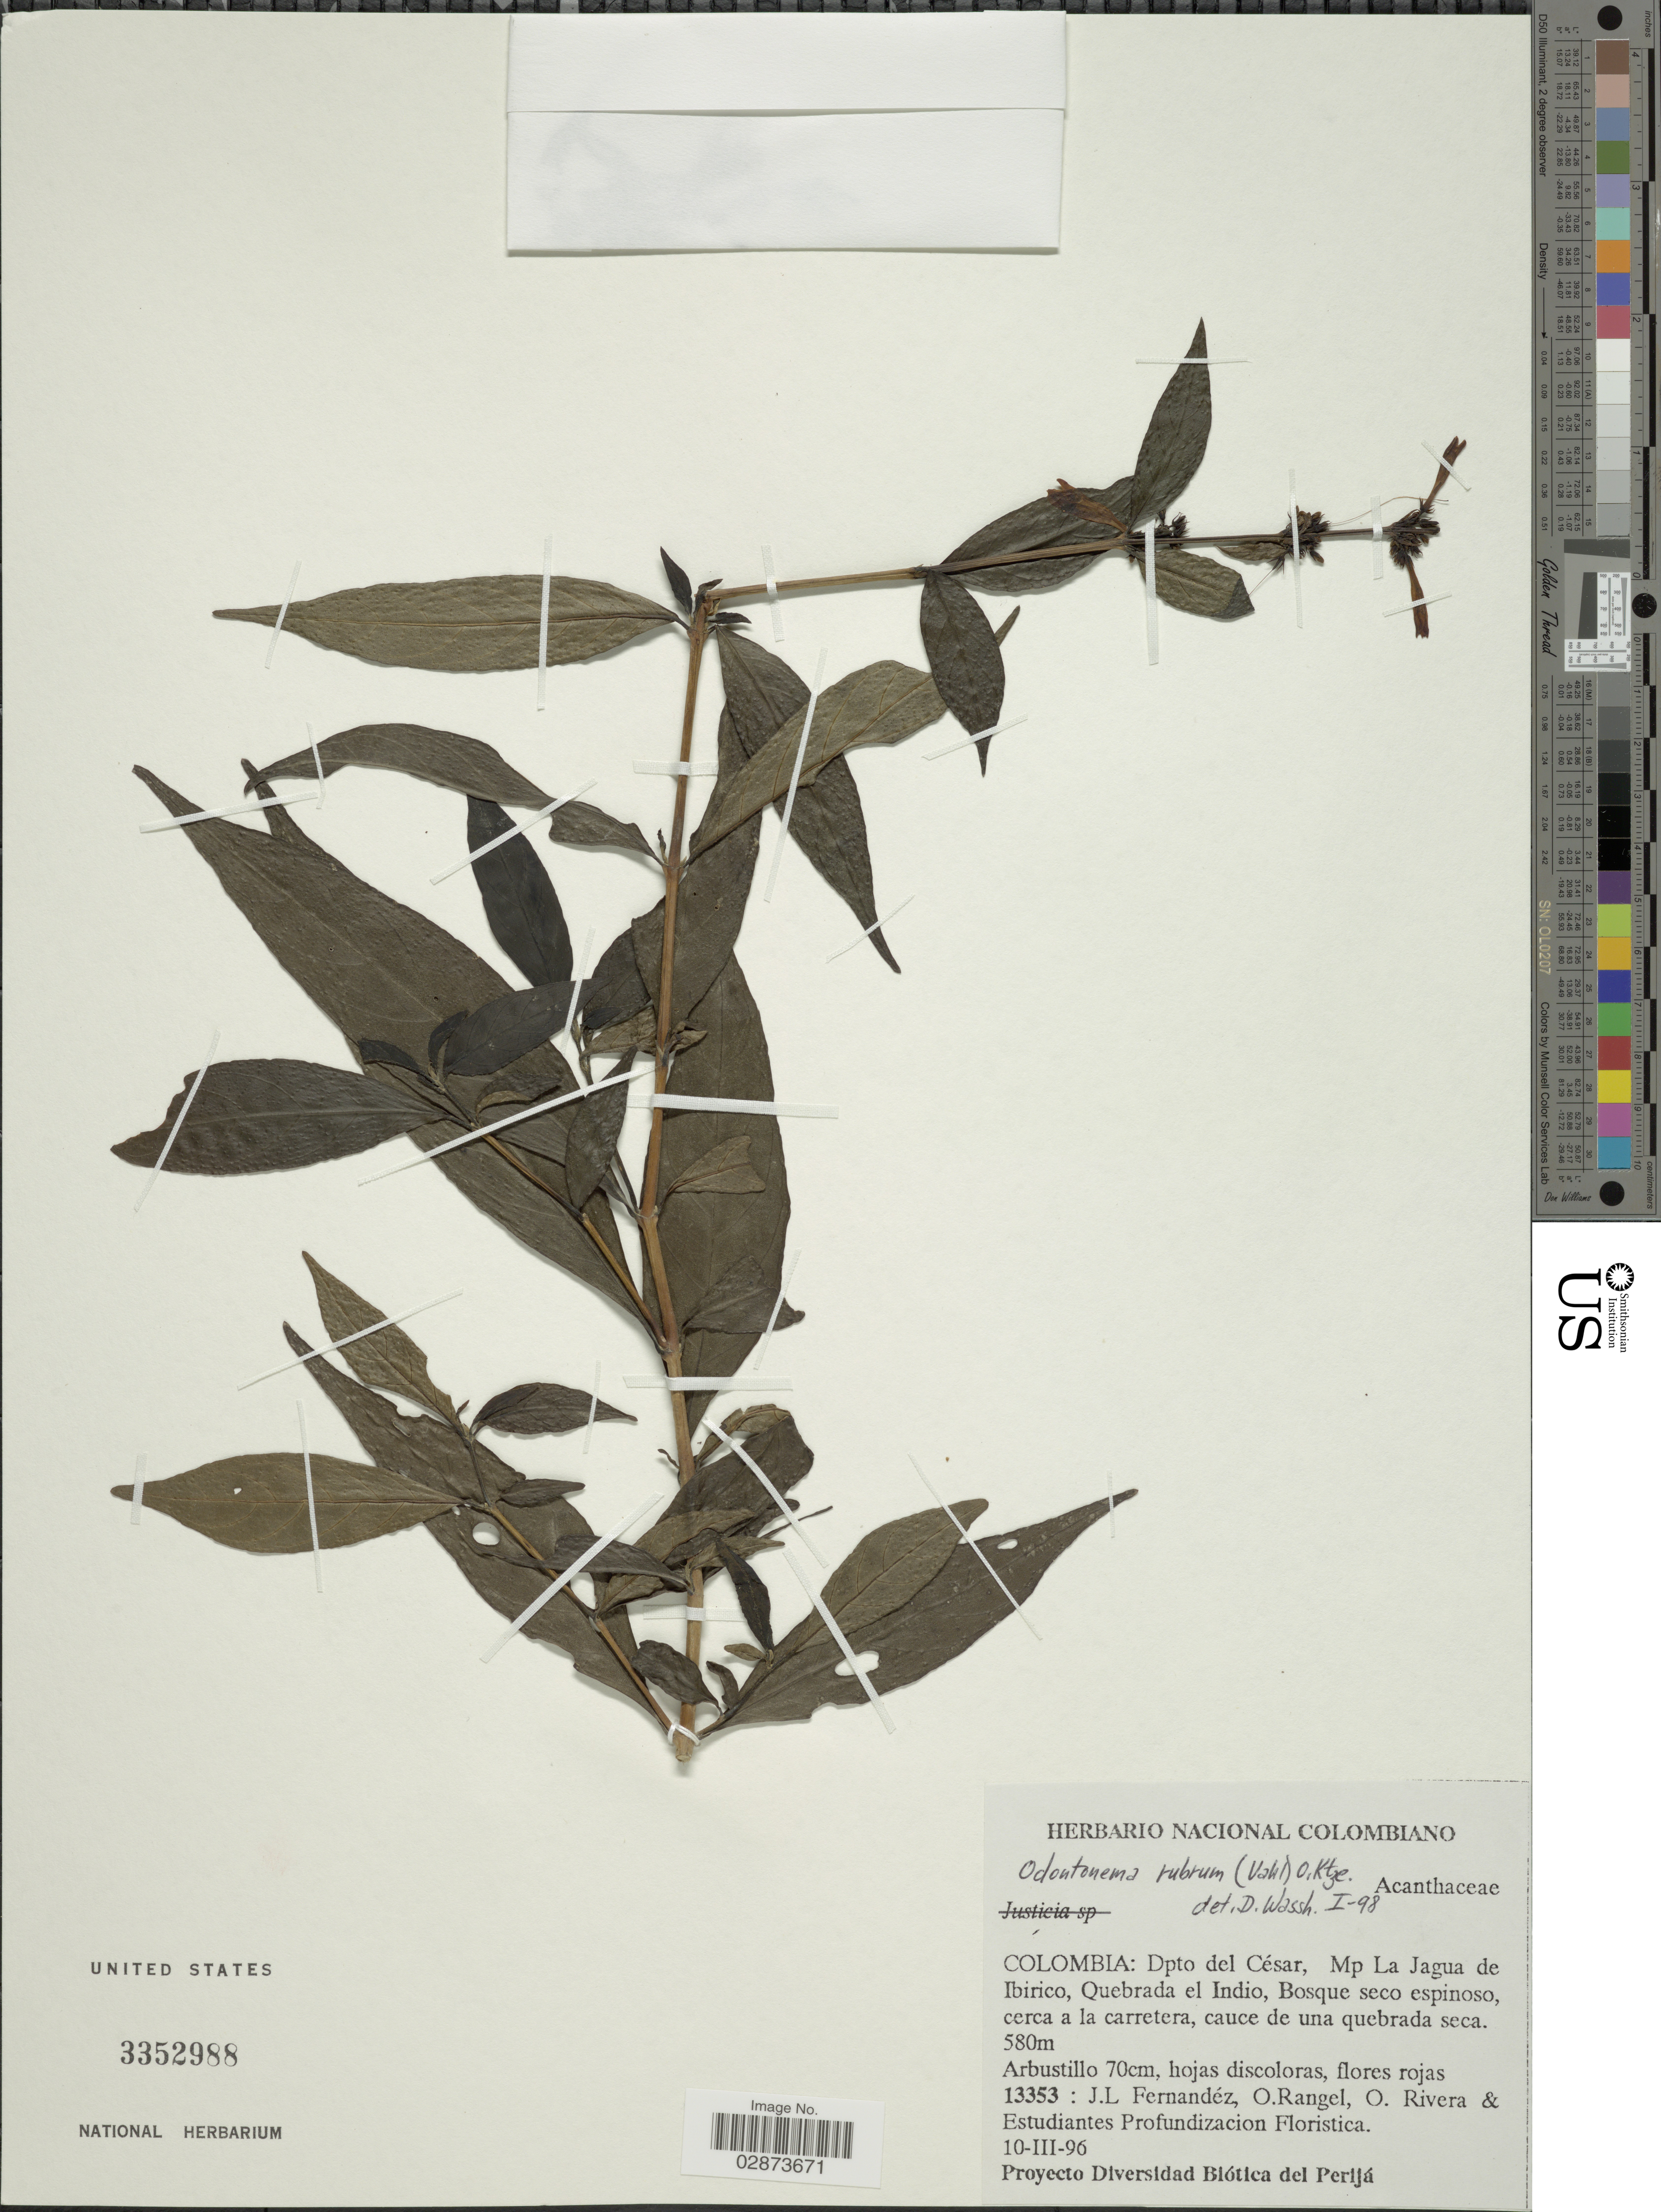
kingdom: Plantae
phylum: Tracheophyta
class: Magnoliopsida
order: Lamiales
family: Acanthaceae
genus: Odontonema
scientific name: Odontonema rubrum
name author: (Vahl) Kuntze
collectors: J. Fernández, O. Rangel, O. Rivera & Estudiantes Profundizacion Floristica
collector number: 13353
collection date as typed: Transcribed d/m/y: 10/3/96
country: Colombia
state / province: Cesar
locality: Dpto del César, Mp La Jagua de Ibirico, Quebrada el Indio.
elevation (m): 580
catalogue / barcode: US 3352988